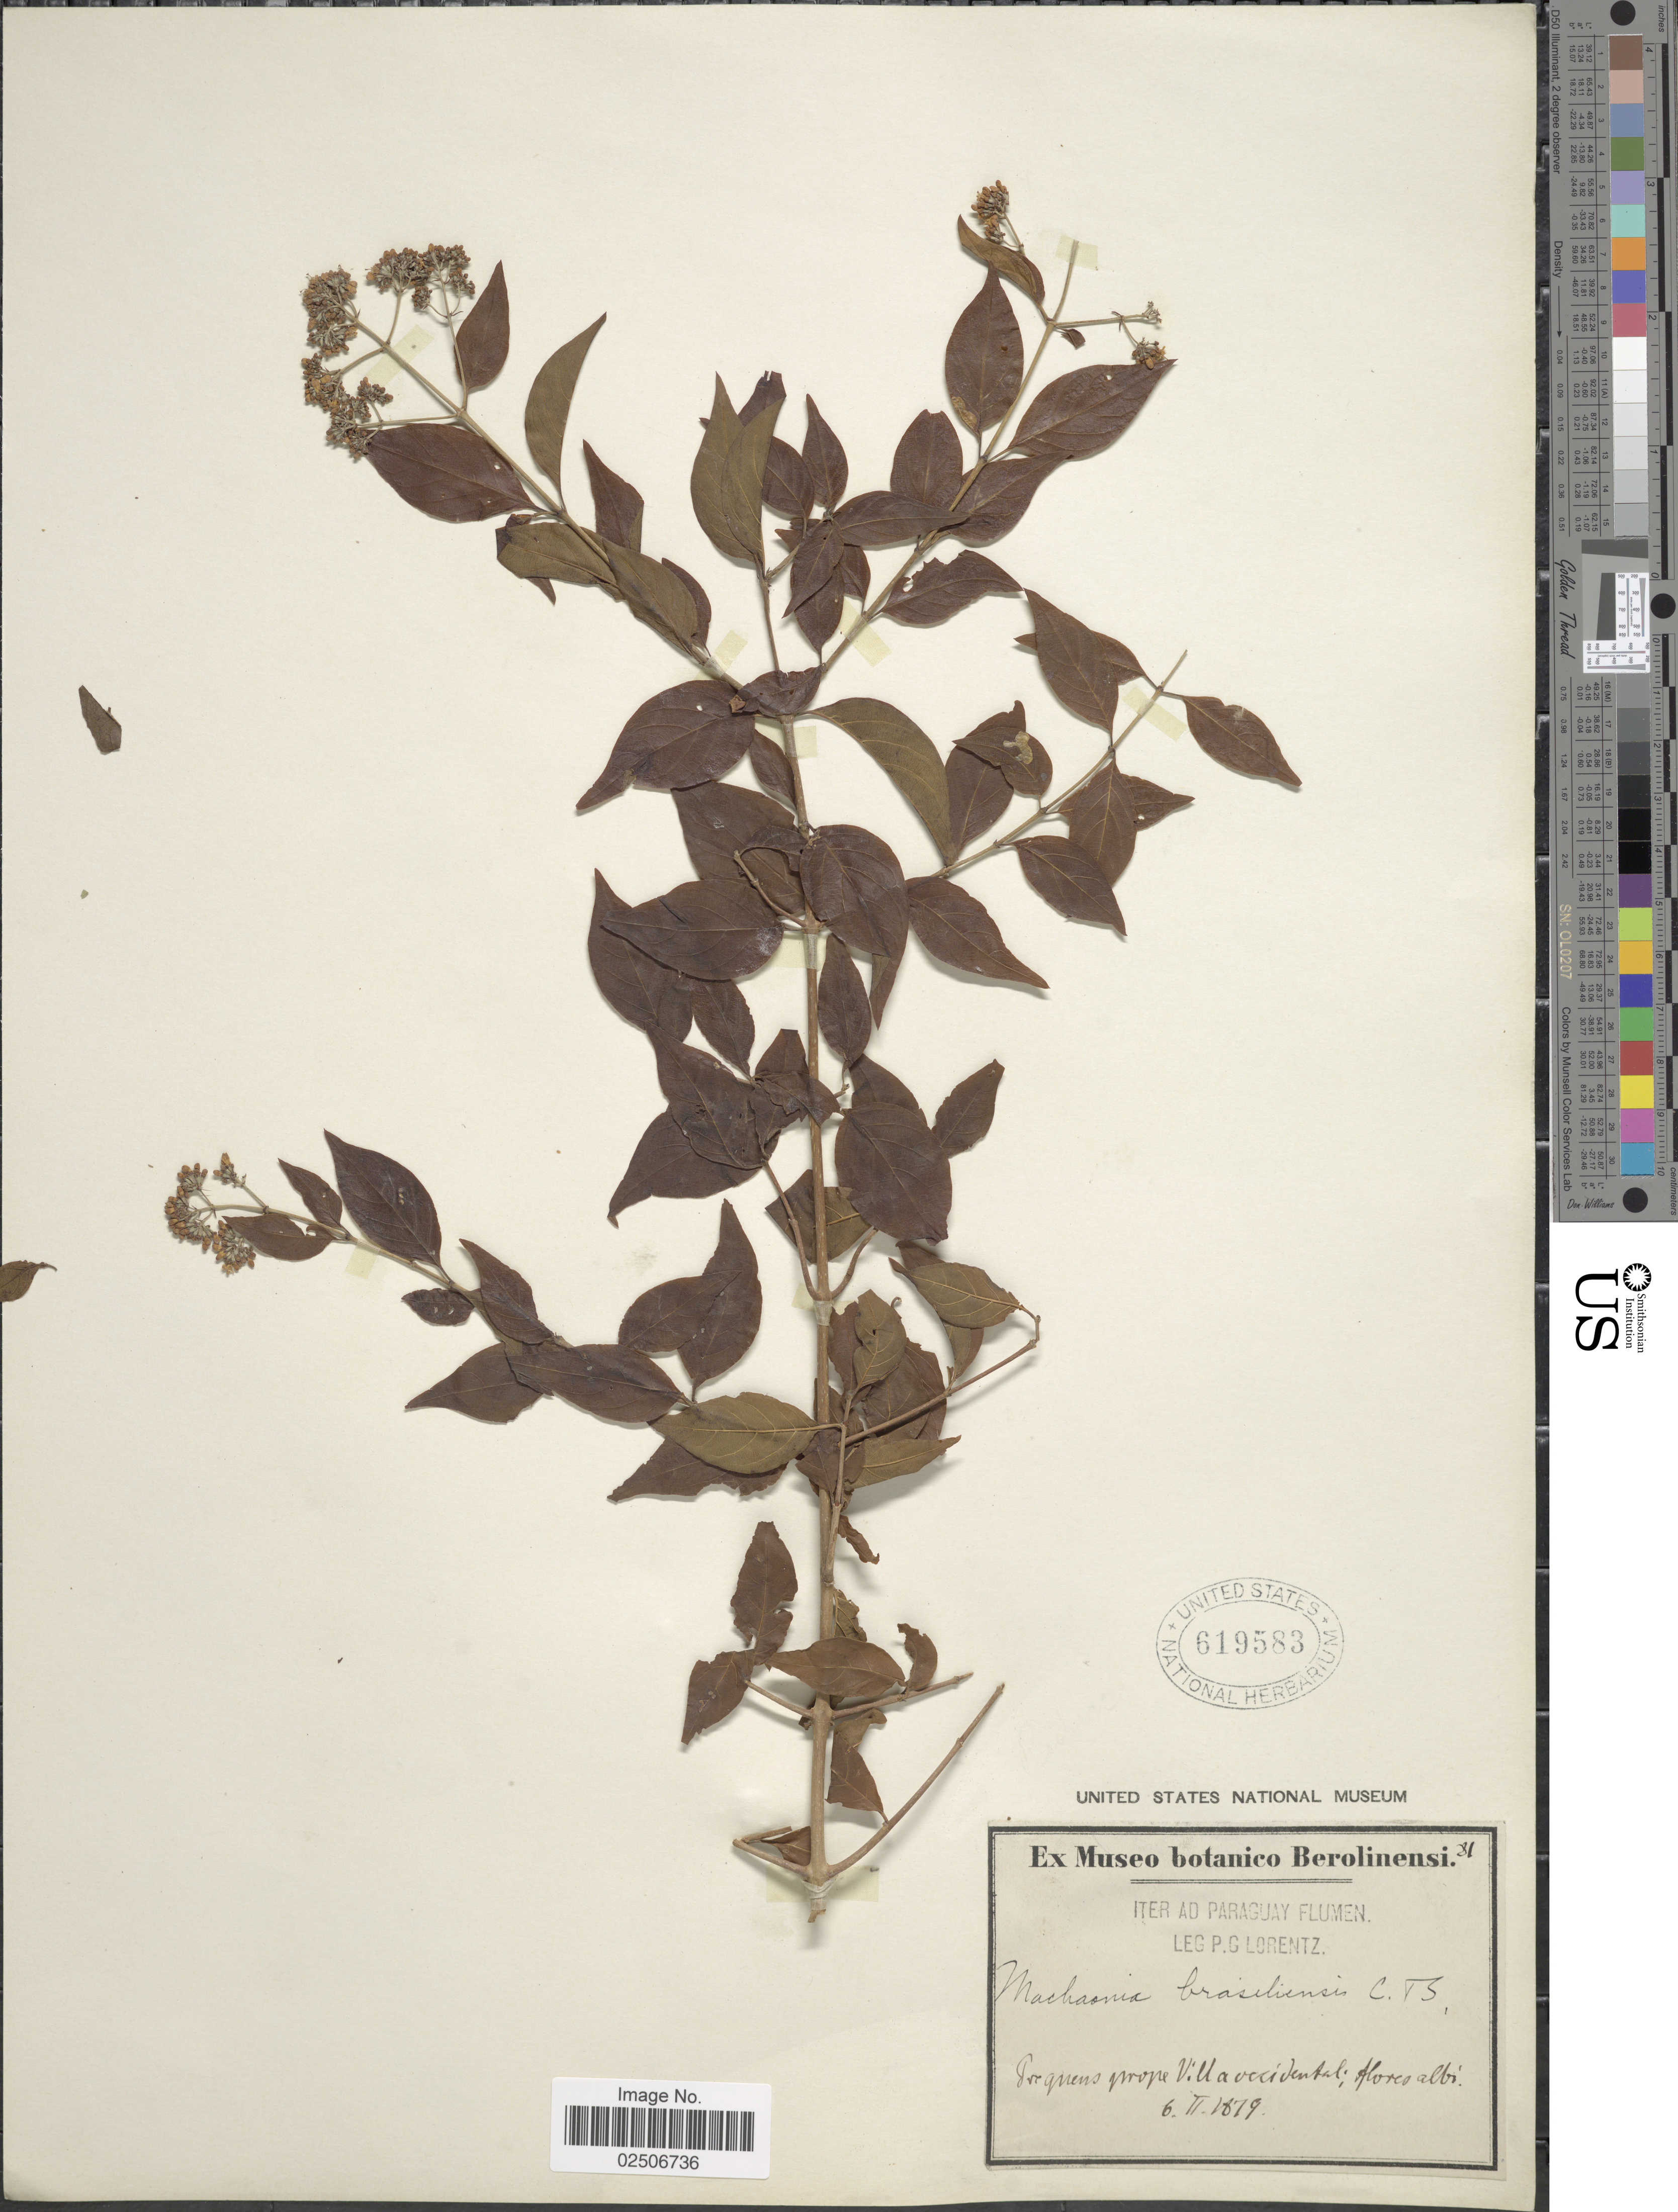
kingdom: Plantae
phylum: Tracheophyta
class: Magnoliopsida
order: Gentianales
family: Rubiaceae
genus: Machaonia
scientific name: Machaonia brasiliensis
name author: (Hoffmanns. ex Humb.) Cham. & Schltdl.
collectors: P. G. Lorentz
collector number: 81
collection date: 1879-02-06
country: Paraguay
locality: Paraguay Flumen, frequens prope Villa occidental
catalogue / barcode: US 619583